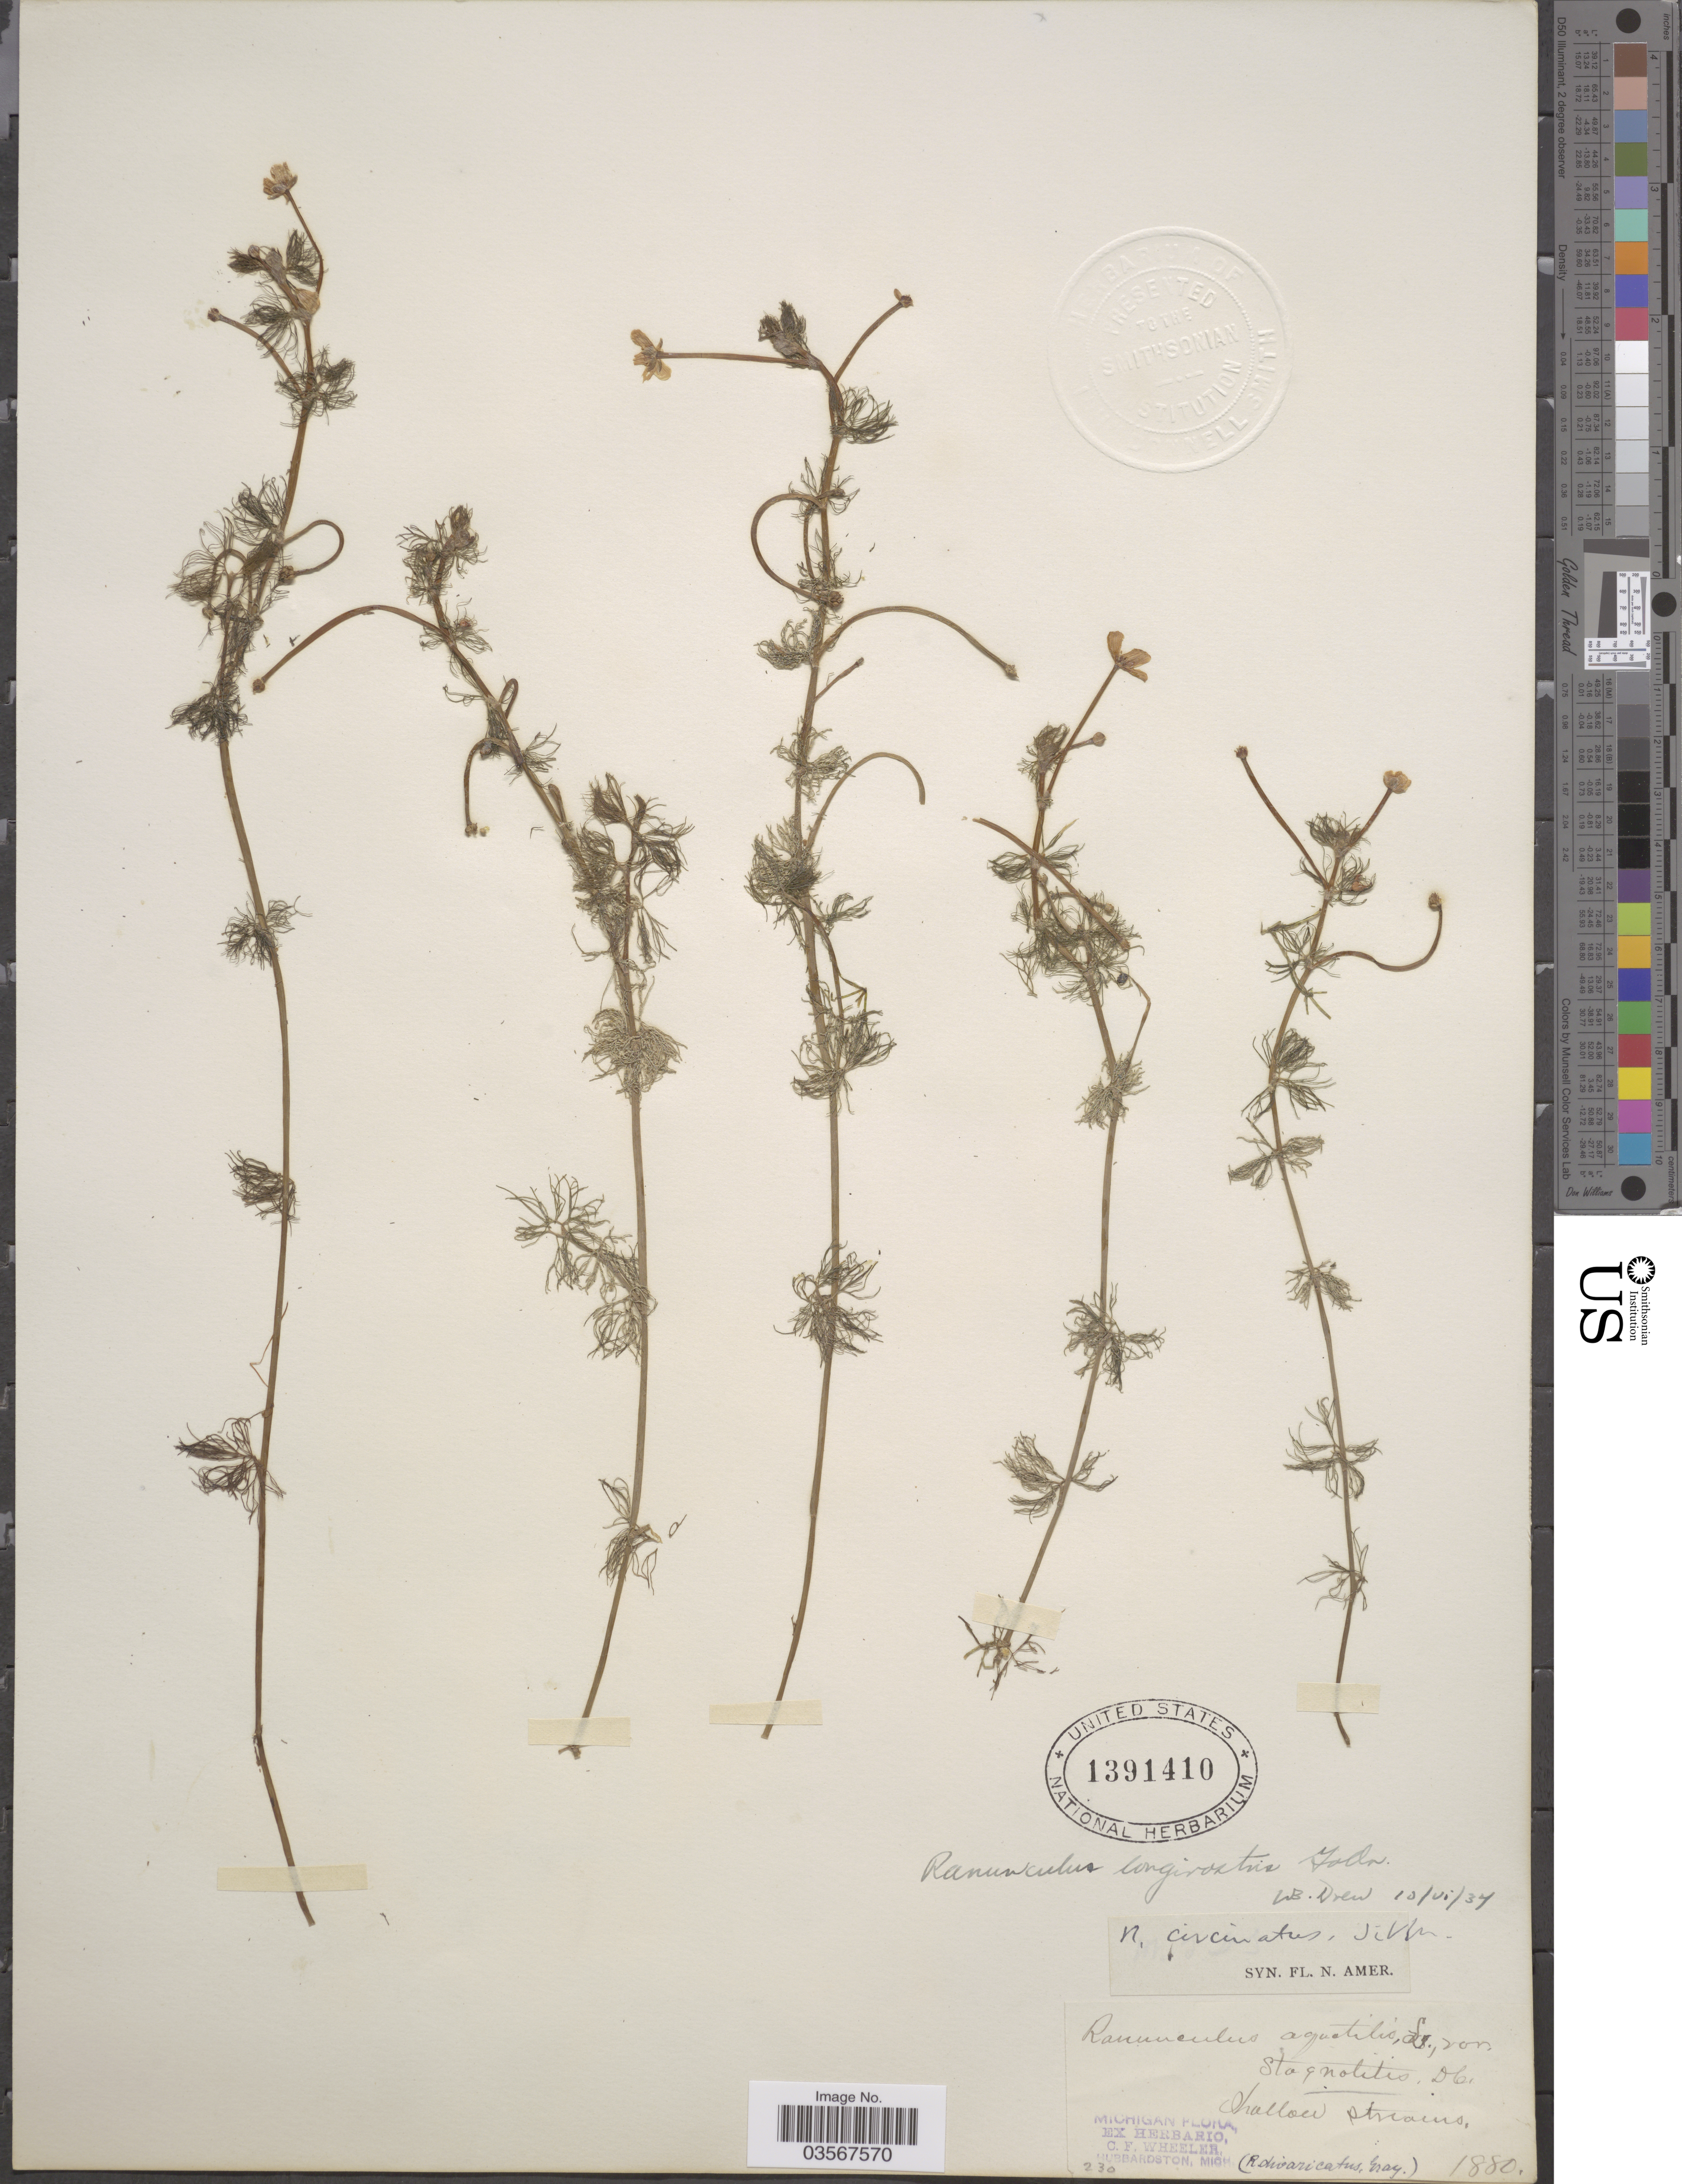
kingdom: Plantae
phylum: Tracheophyta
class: Magnoliopsida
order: Ranunculales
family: Ranunculaceae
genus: Ranunculus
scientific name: Ranunculus longirostris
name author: Godr.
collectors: Ex Herb. C. F. Wheeler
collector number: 230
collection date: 1880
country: United States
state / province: Michigan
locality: Shallow streams.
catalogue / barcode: US 1391410